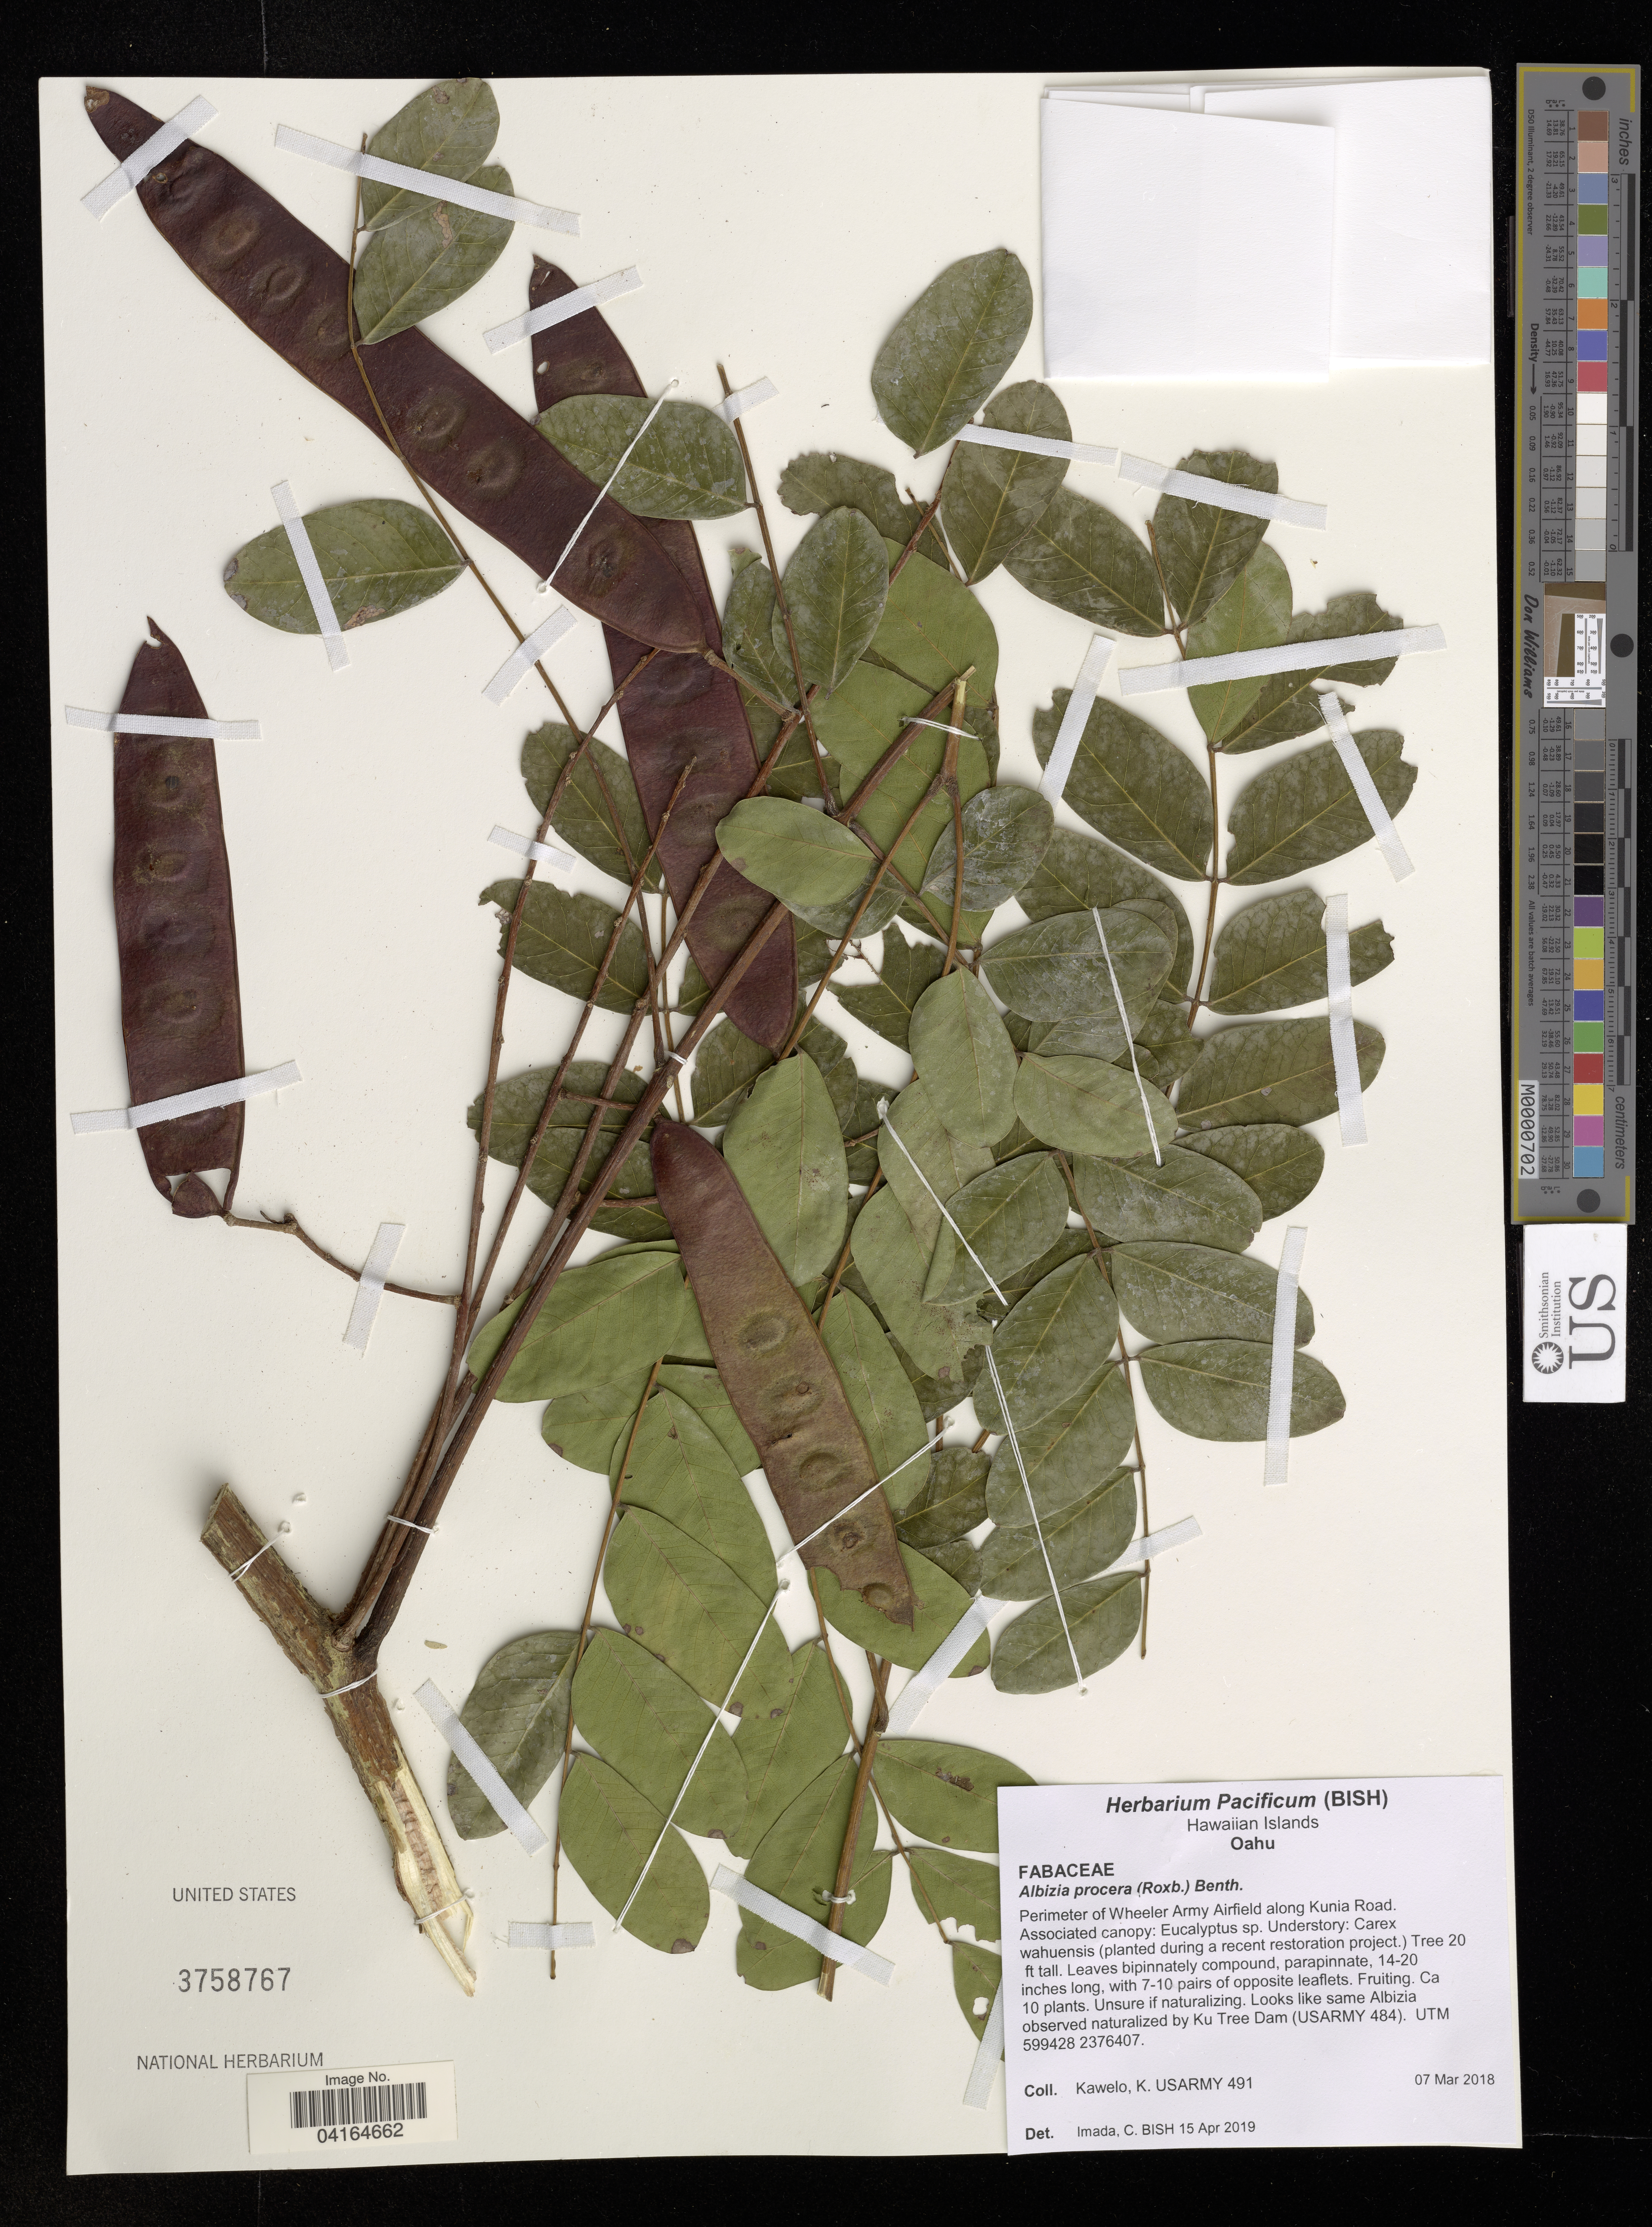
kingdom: Plantae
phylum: Tracheophyta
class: Magnoliopsida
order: Fabales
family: Fabaceae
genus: Albizia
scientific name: Albizia procera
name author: (Roxb.) Benth.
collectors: K. Kawelo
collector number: USARMY 491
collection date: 2018-03-07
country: United States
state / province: Hawaii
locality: Hawaiian Islands. Oahu. Perimeter of Wheeler Army Airfield along Kunia Road.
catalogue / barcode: US 3758767